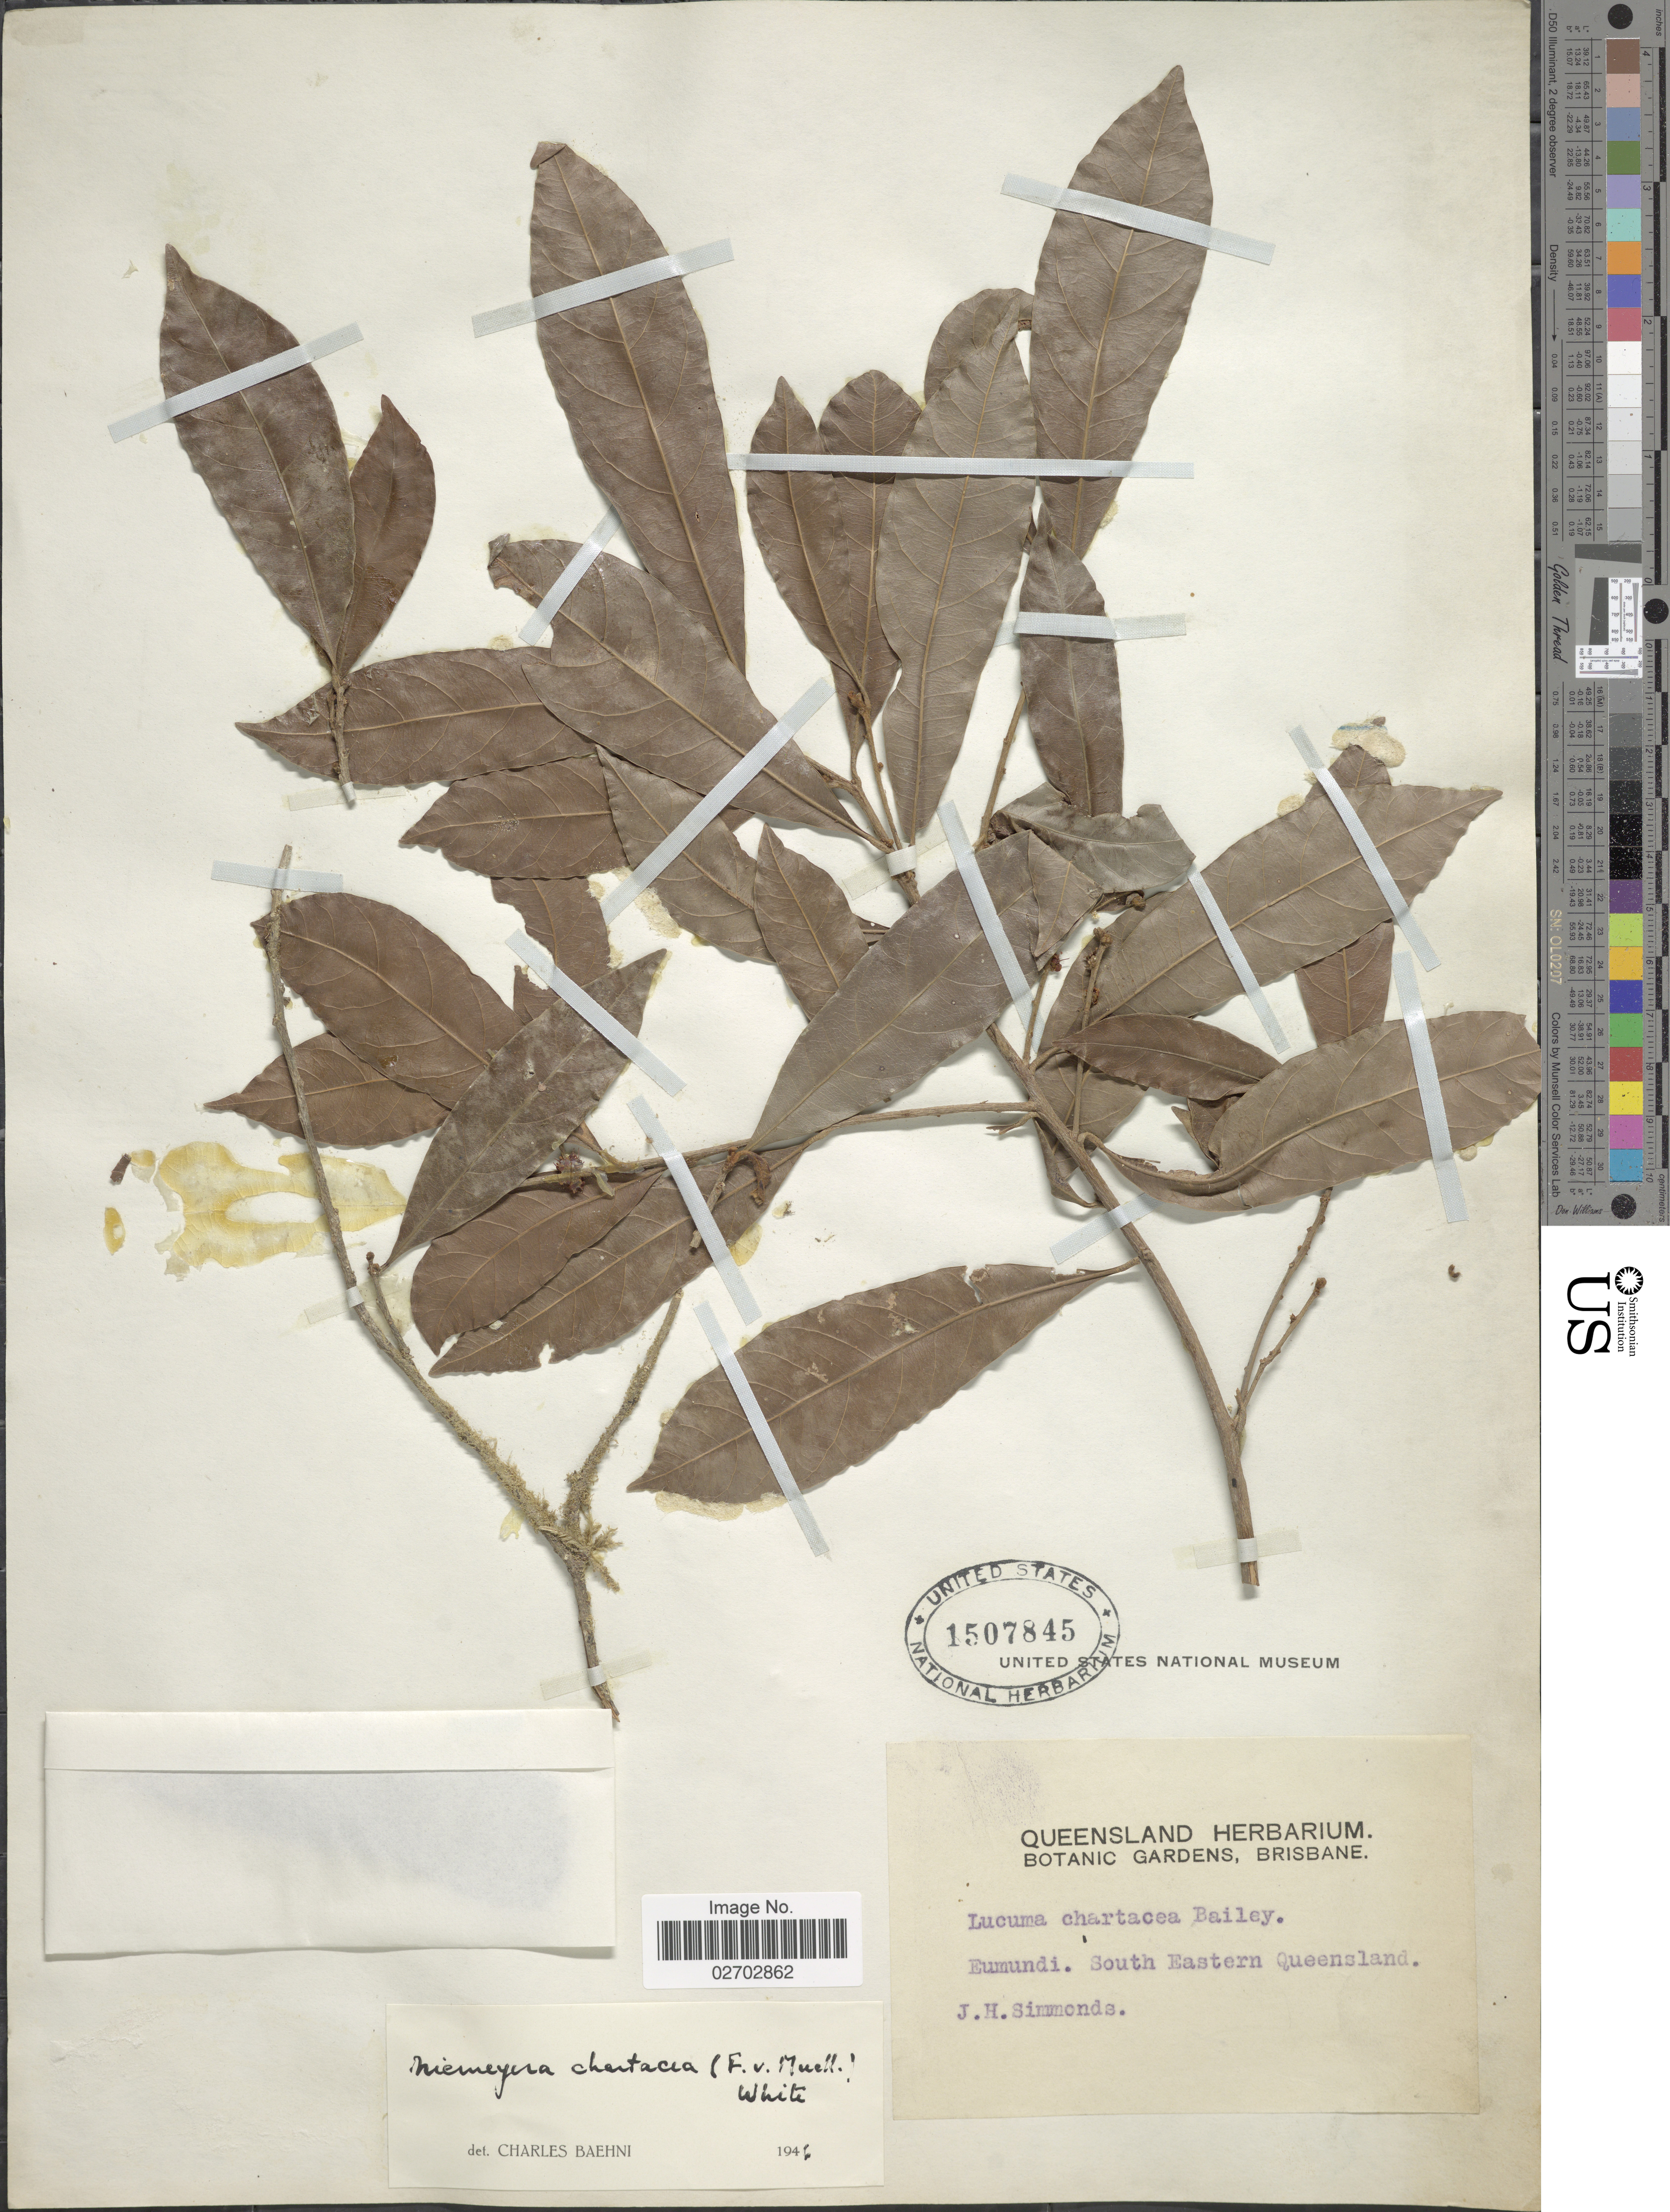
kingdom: Plantae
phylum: Tracheophyta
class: Magnoliopsida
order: Ericales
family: Sapotaceae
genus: Pouteria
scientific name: Pouteria chartacea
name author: (F. Muell. ex Benth.) Baehni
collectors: J. Simmonds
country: Australia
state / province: Queensland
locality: Eumundi. South Eastern Queensland.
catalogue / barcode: US 1507845